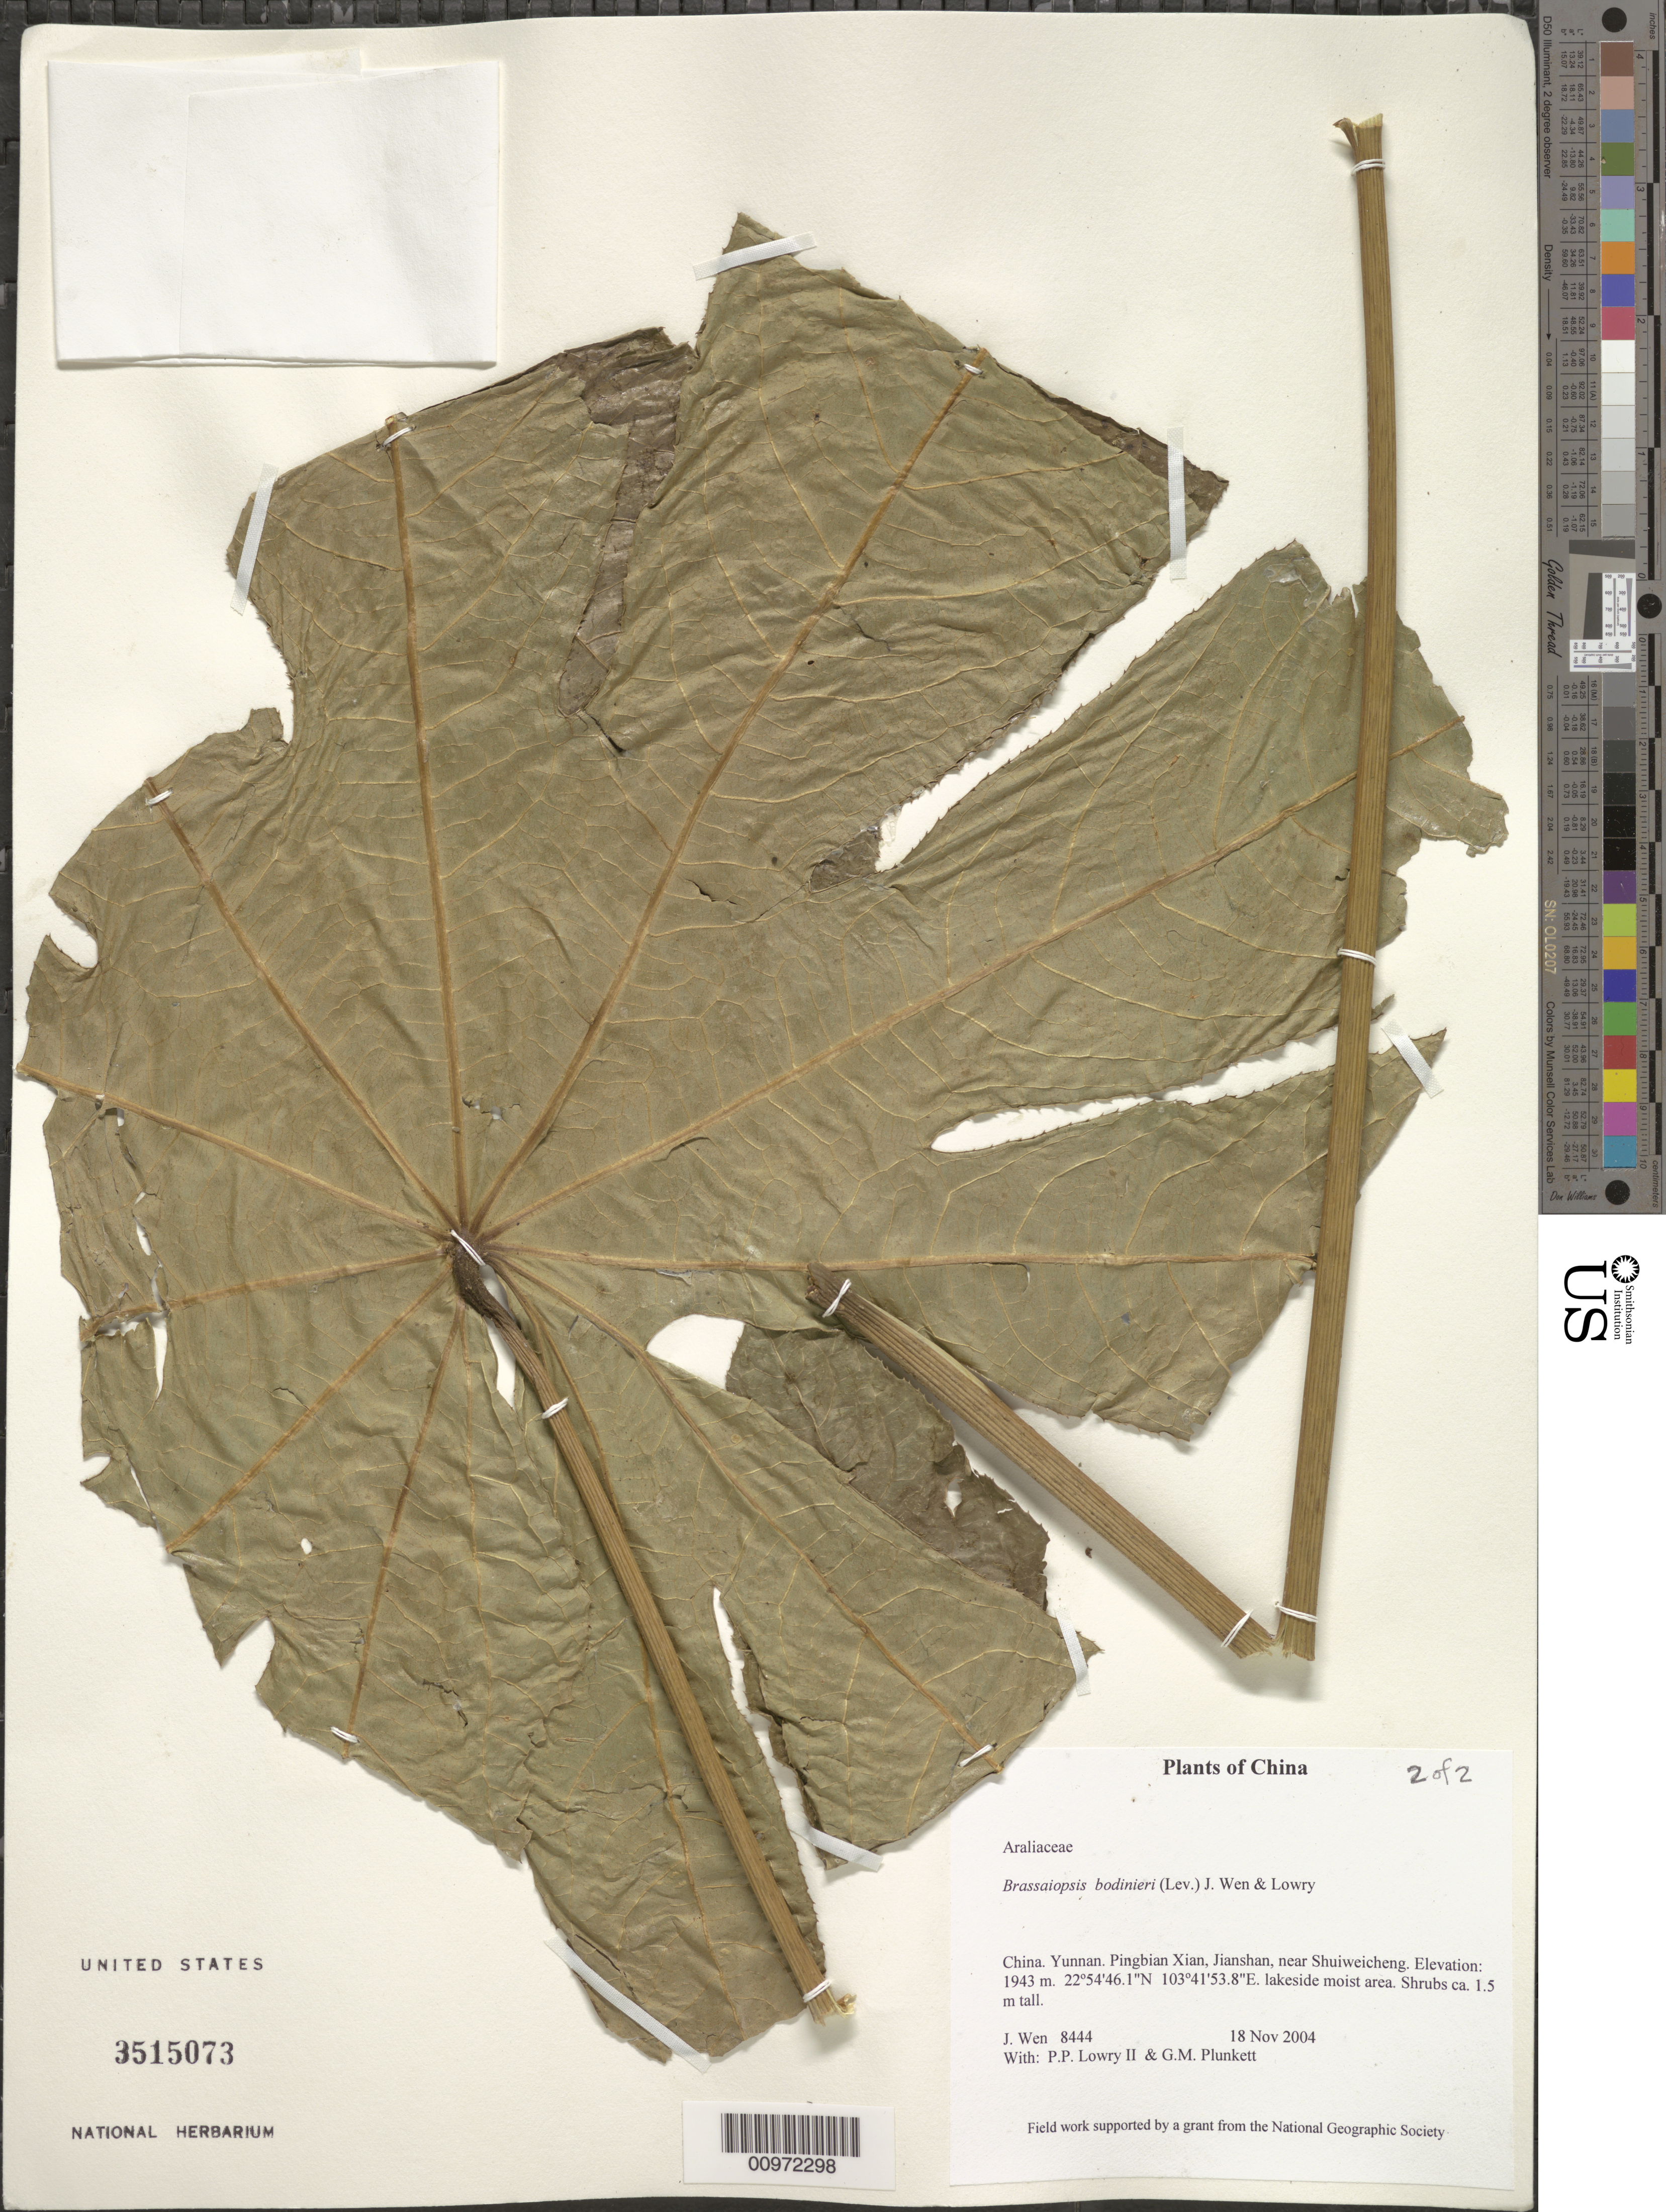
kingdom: Plantae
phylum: Tracheophyta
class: Magnoliopsida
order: Apiales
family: Araliaceae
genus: Brassaiopsis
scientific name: Brassaiopsis bodinieri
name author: (H. Lév.) J. Wen & Lowry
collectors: J. Wen, P. P. Lowry & G. M. Plunkett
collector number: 8444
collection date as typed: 18 Nov 2004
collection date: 2004-11-18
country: China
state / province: Yunnan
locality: Pingbian Xian, Jianshan, near Shuiweicheng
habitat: lakeside moist area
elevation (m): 1943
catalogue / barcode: US 3515073